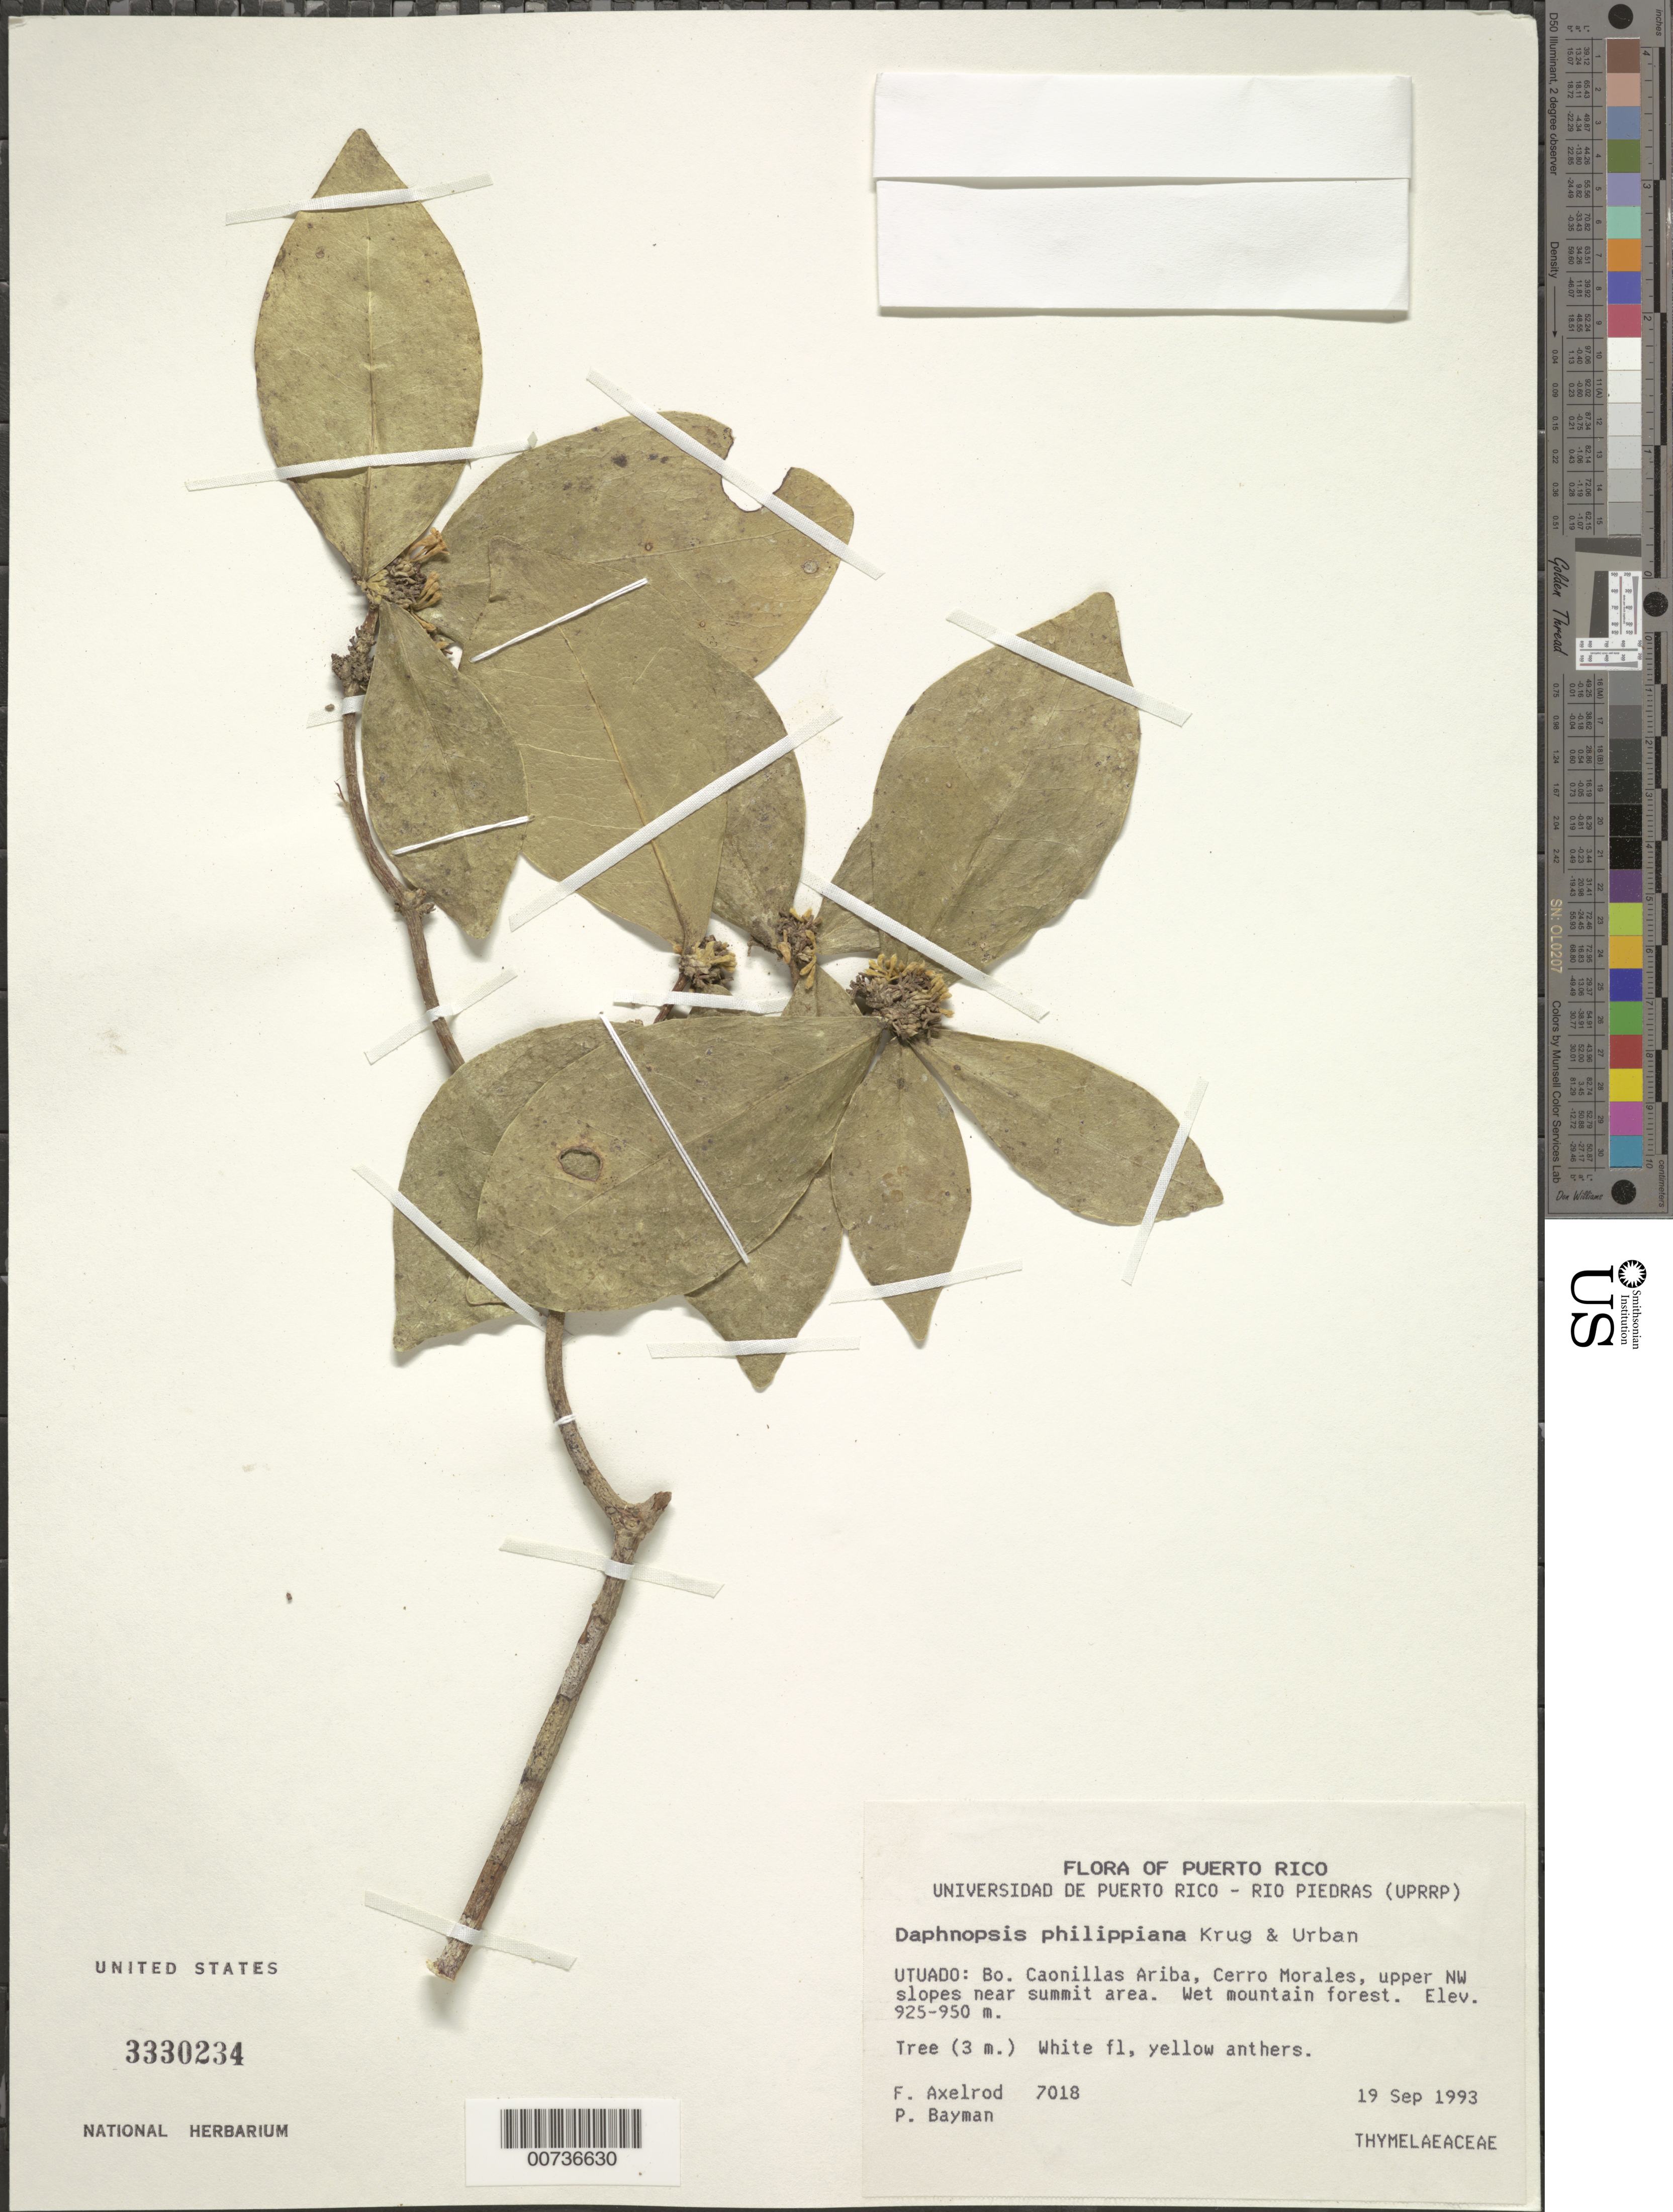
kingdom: Plantae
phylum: Tracheophyta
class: Magnoliopsida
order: Malvales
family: Thymelaeaceae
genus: Daphnopsis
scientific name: Daphnopsis philippiana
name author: Krug & Urb.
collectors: F. S. Axelrod & P. Bayman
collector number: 7018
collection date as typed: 19 Sep 1993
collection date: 1993-09-19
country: Puerto Rico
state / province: Utuado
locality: Barrio Caonillas Arriba, Cerro Morales, upper NW slopes near summit area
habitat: Wet mountain forest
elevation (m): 925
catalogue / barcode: US 3330234